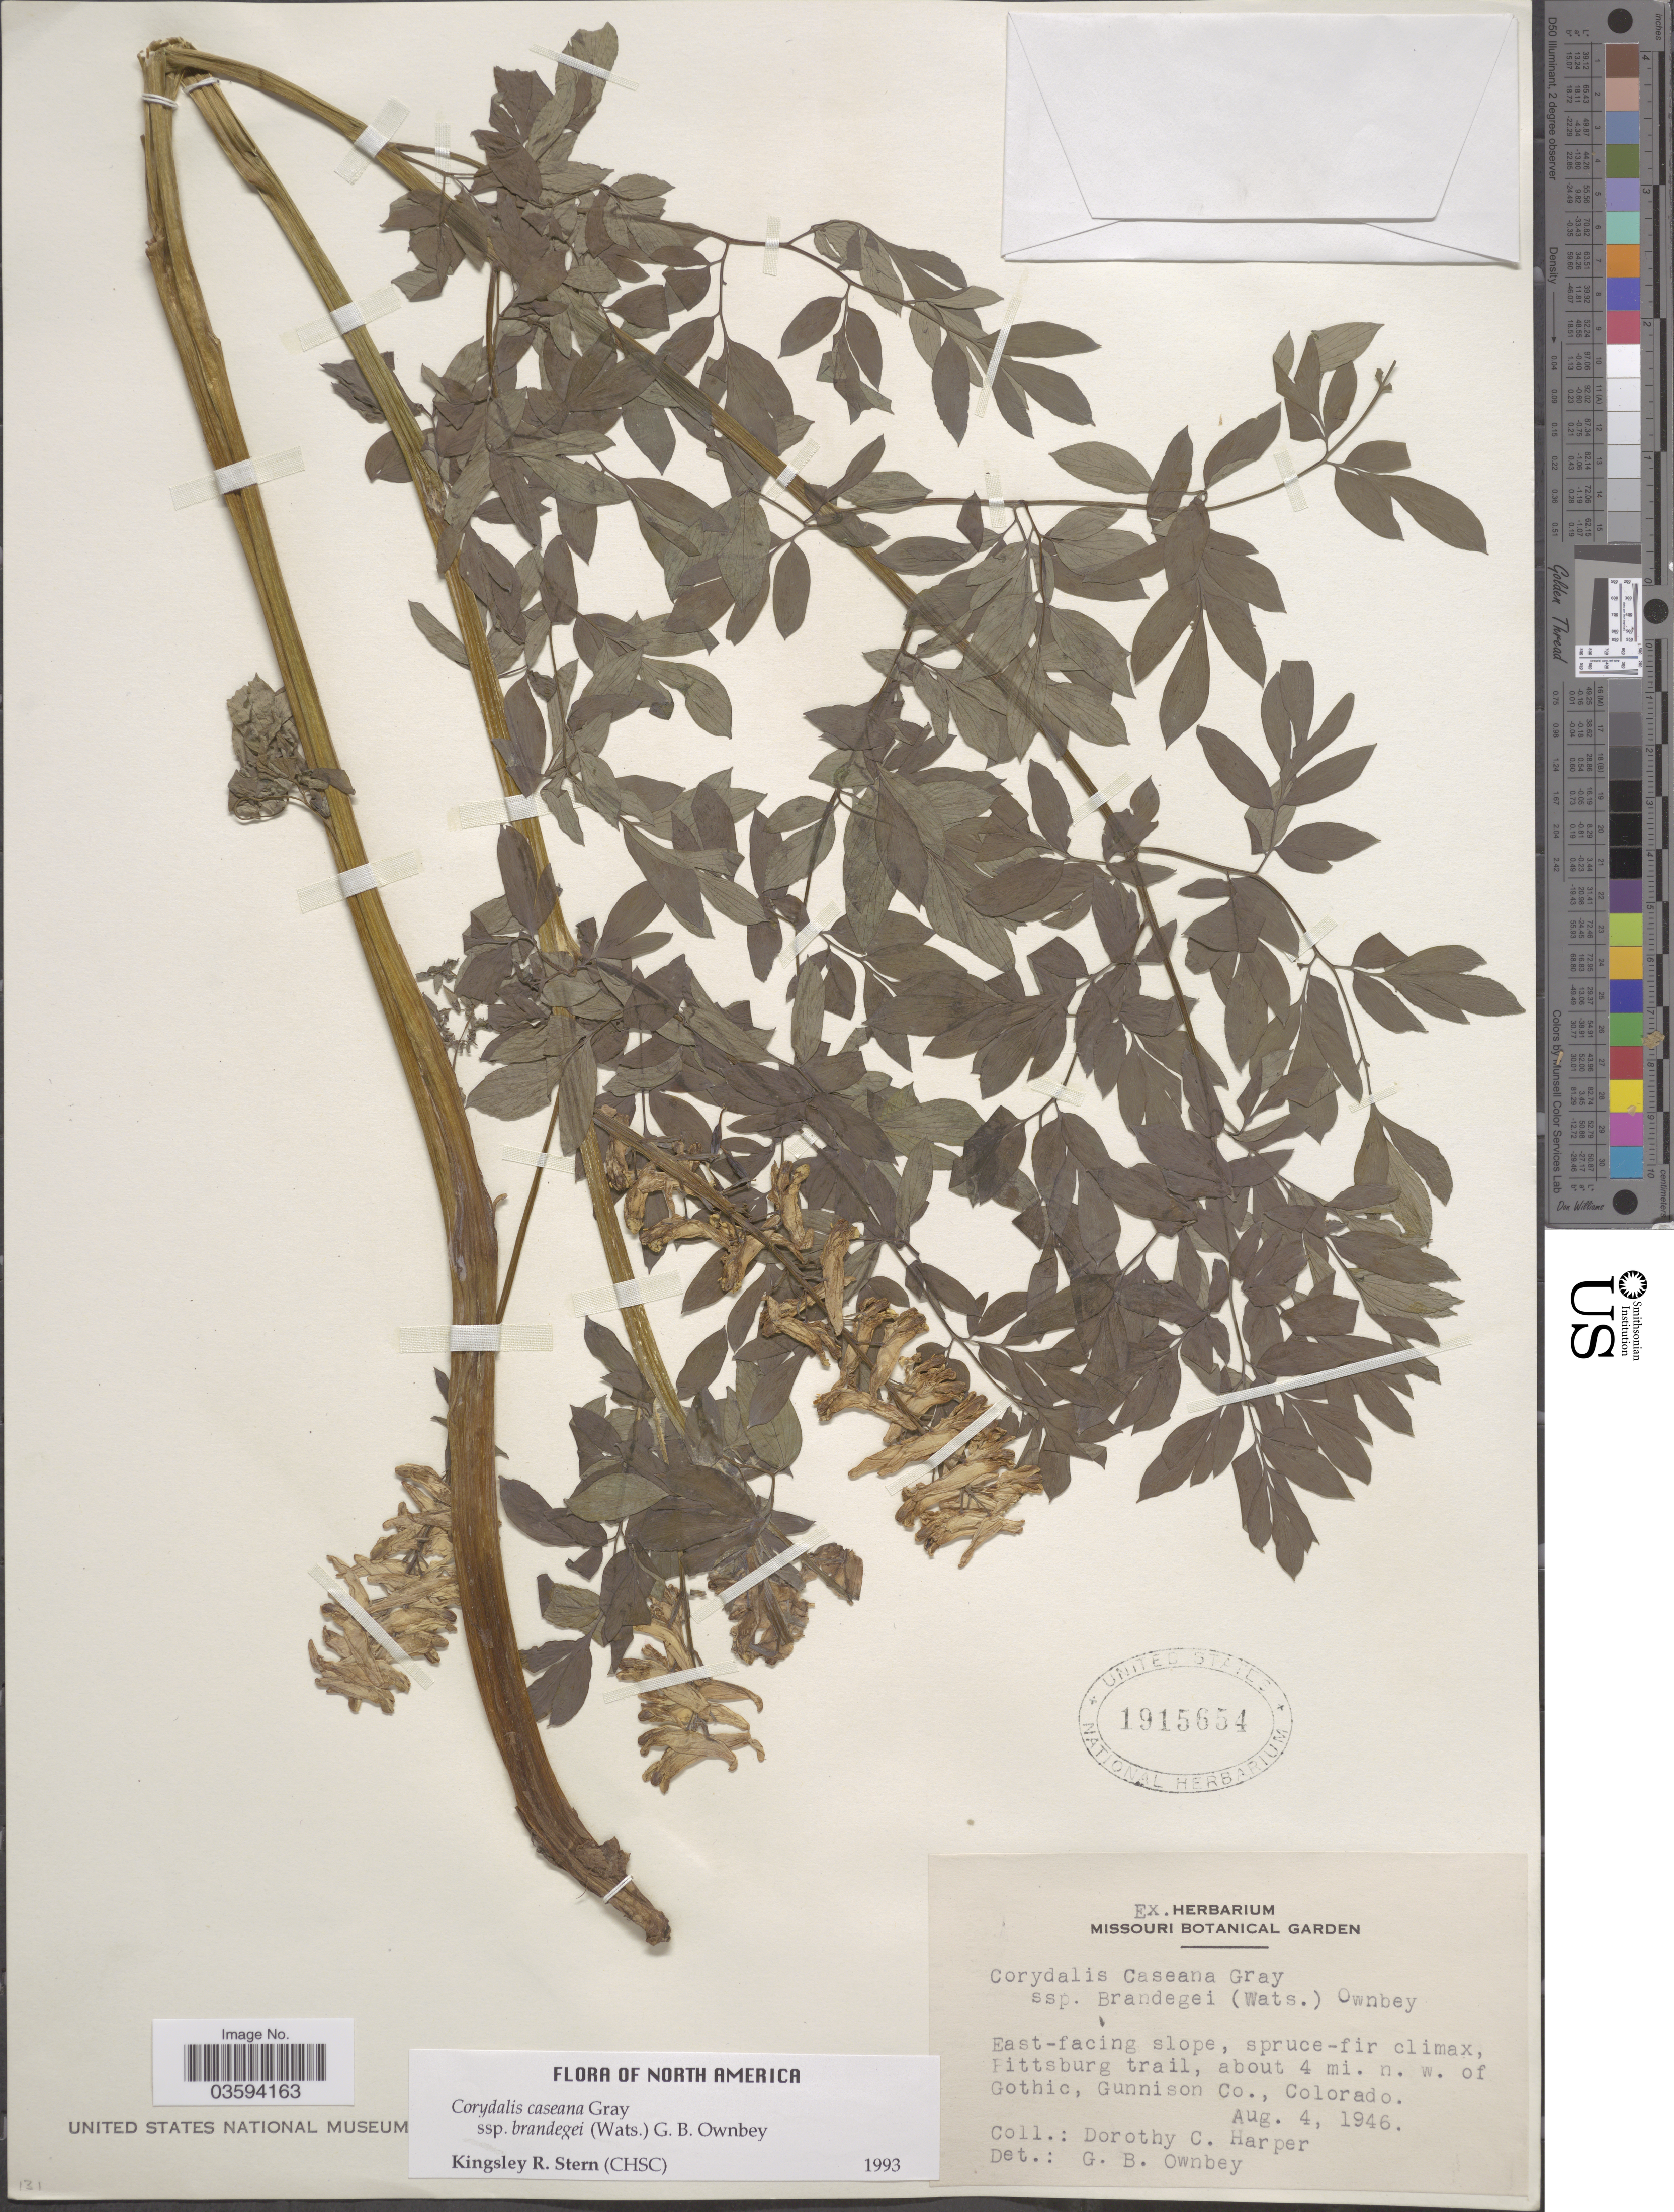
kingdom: Plantae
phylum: Tracheophyta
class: Magnoliopsida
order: Ranunculales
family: Papaveraceae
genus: Corydalis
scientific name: Corydalis caseana subsp. brandegeei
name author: (S. Watson) G.B. Ownbey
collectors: D. C. Harper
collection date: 1946-08-04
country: United States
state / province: Colorado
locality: East-facing slope, spruce-fir climax, Pittsburg trail, about 4 mi. n. w. of Gothic, Gunnison Co.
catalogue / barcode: US 1915654